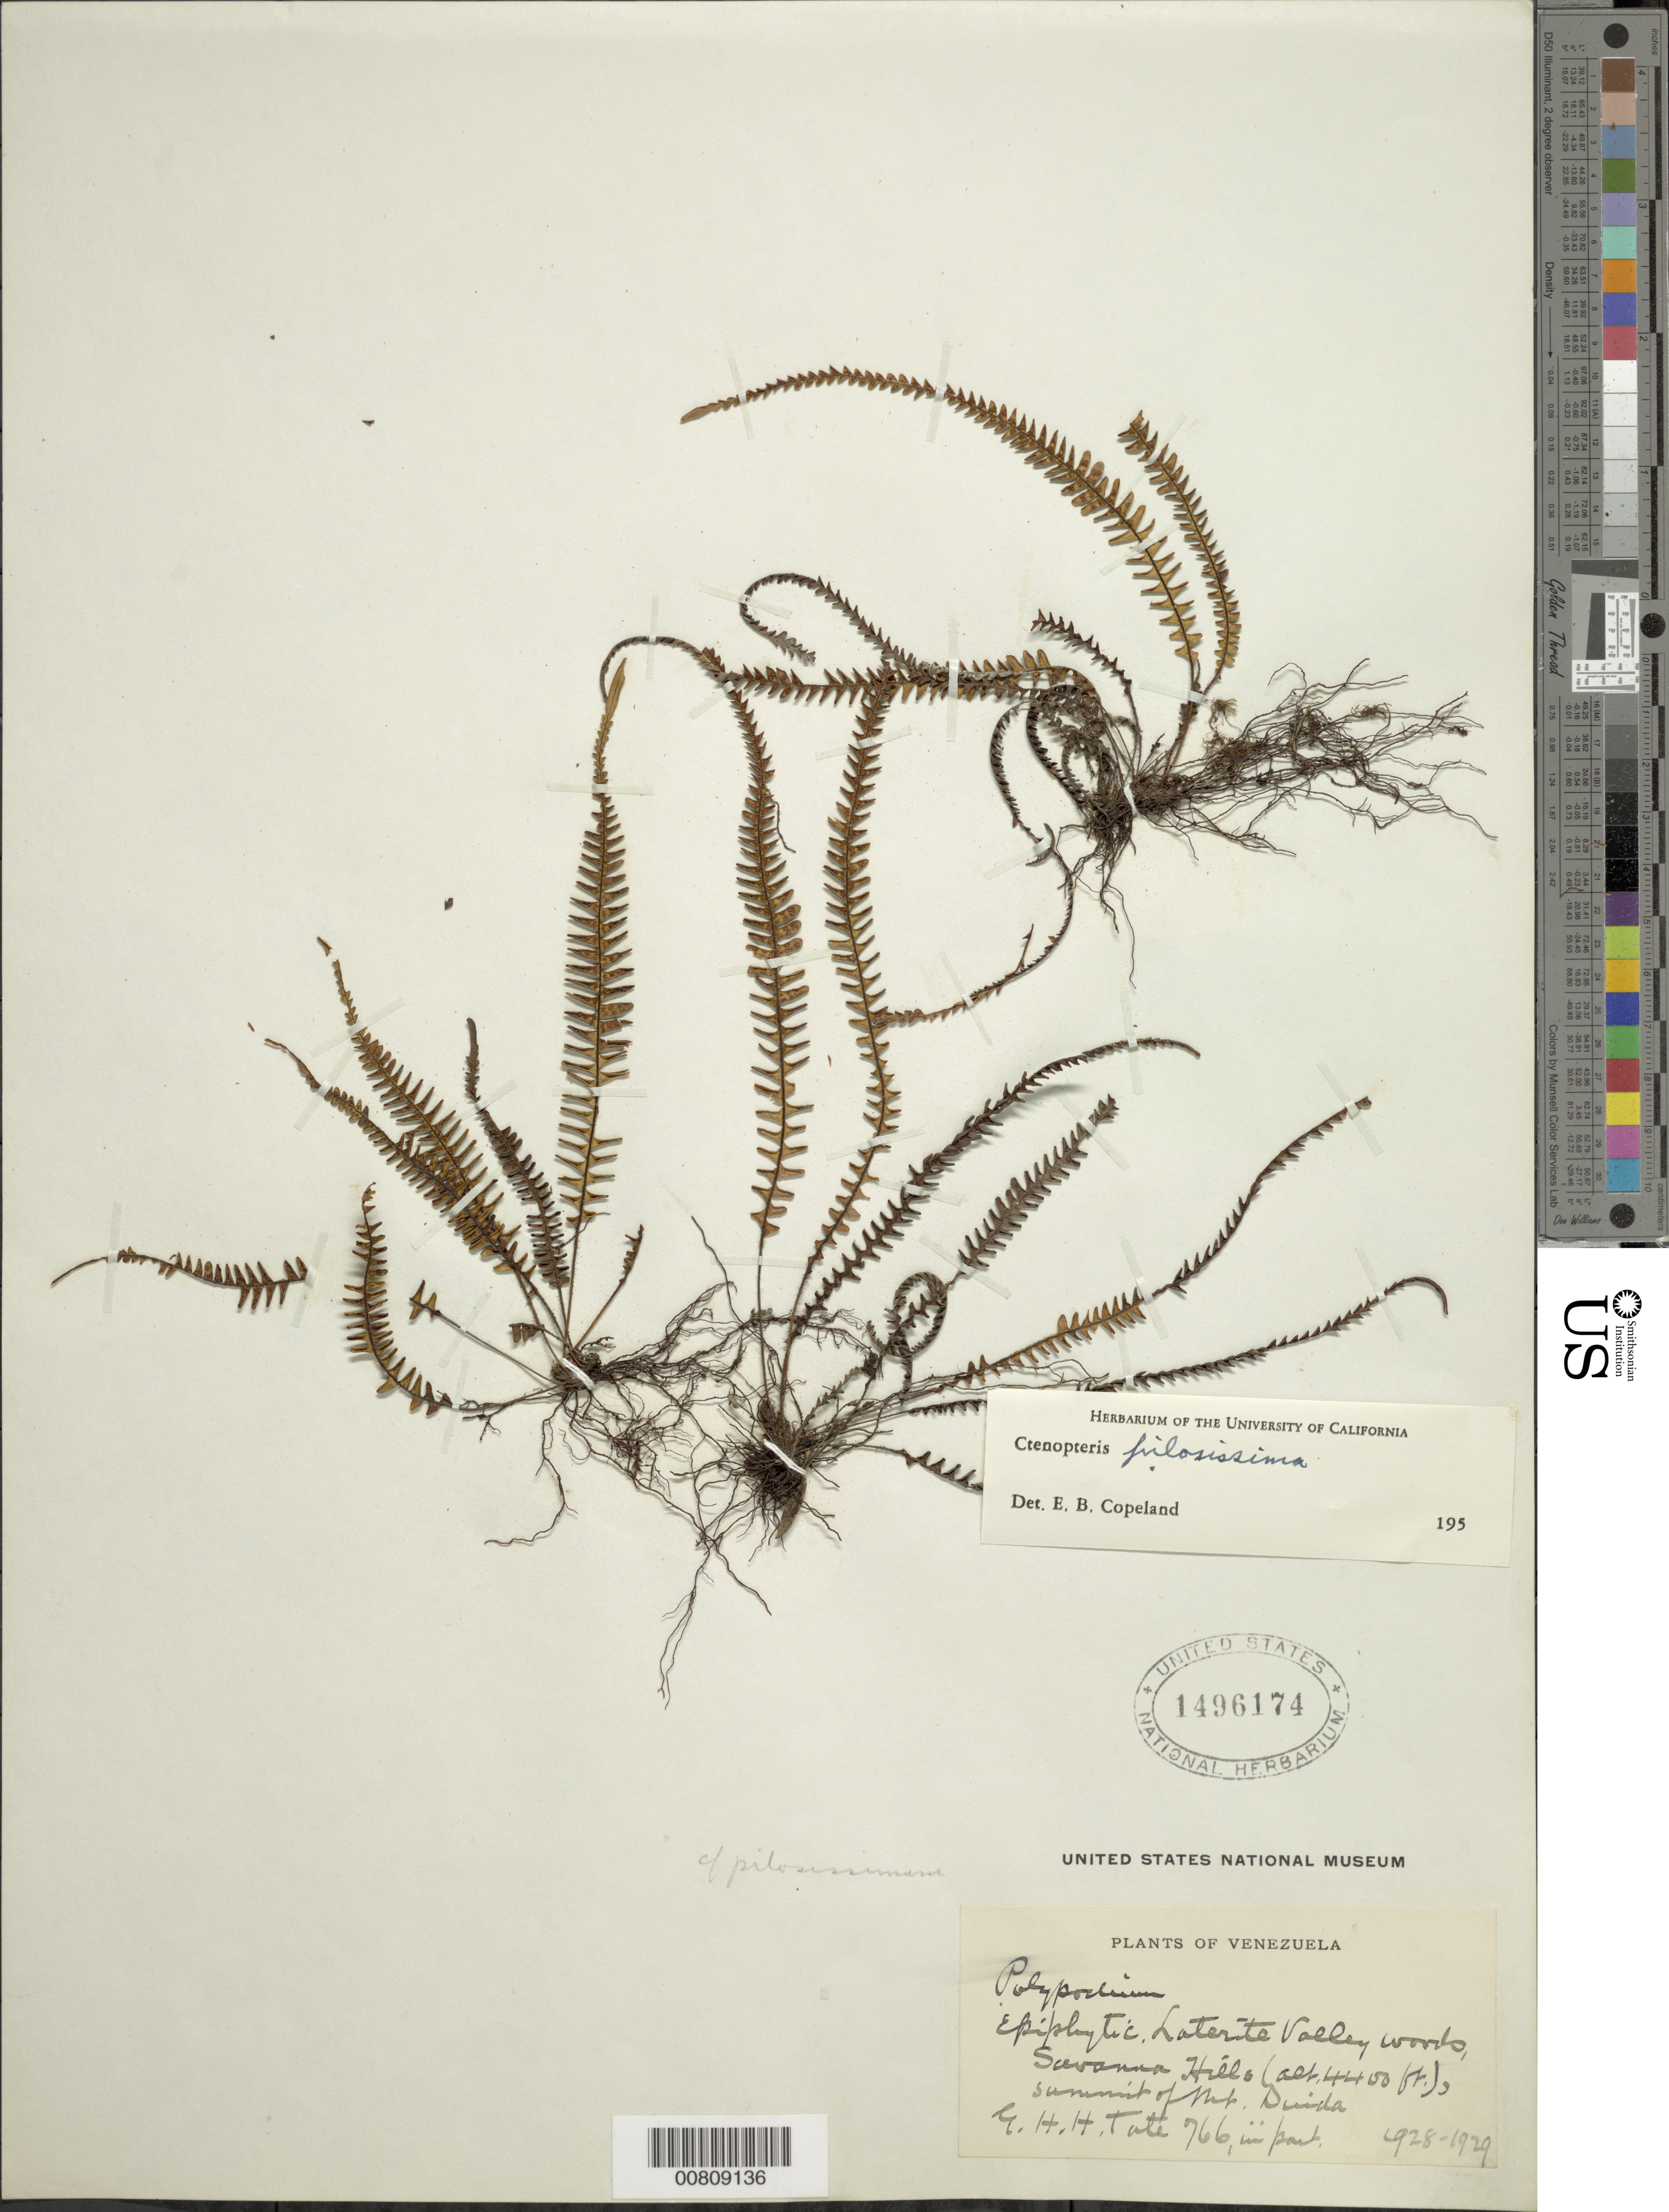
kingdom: Plantae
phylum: Tracheophyta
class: Polypodiopsida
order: Polypodiales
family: Polypodiaceae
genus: Melpomene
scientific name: Melpomene pilosissima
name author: (M. Martens & Galeotti) A.R. Sm. & R.C. Moran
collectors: G. H. H.Tate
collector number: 766 p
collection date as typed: Aug-29 to Apr-29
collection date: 1929-04/1929-08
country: Venezuela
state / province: Amazonas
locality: Mount Duida, summit, savanna hills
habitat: Laterite valley woods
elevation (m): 1341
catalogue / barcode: US 1496174